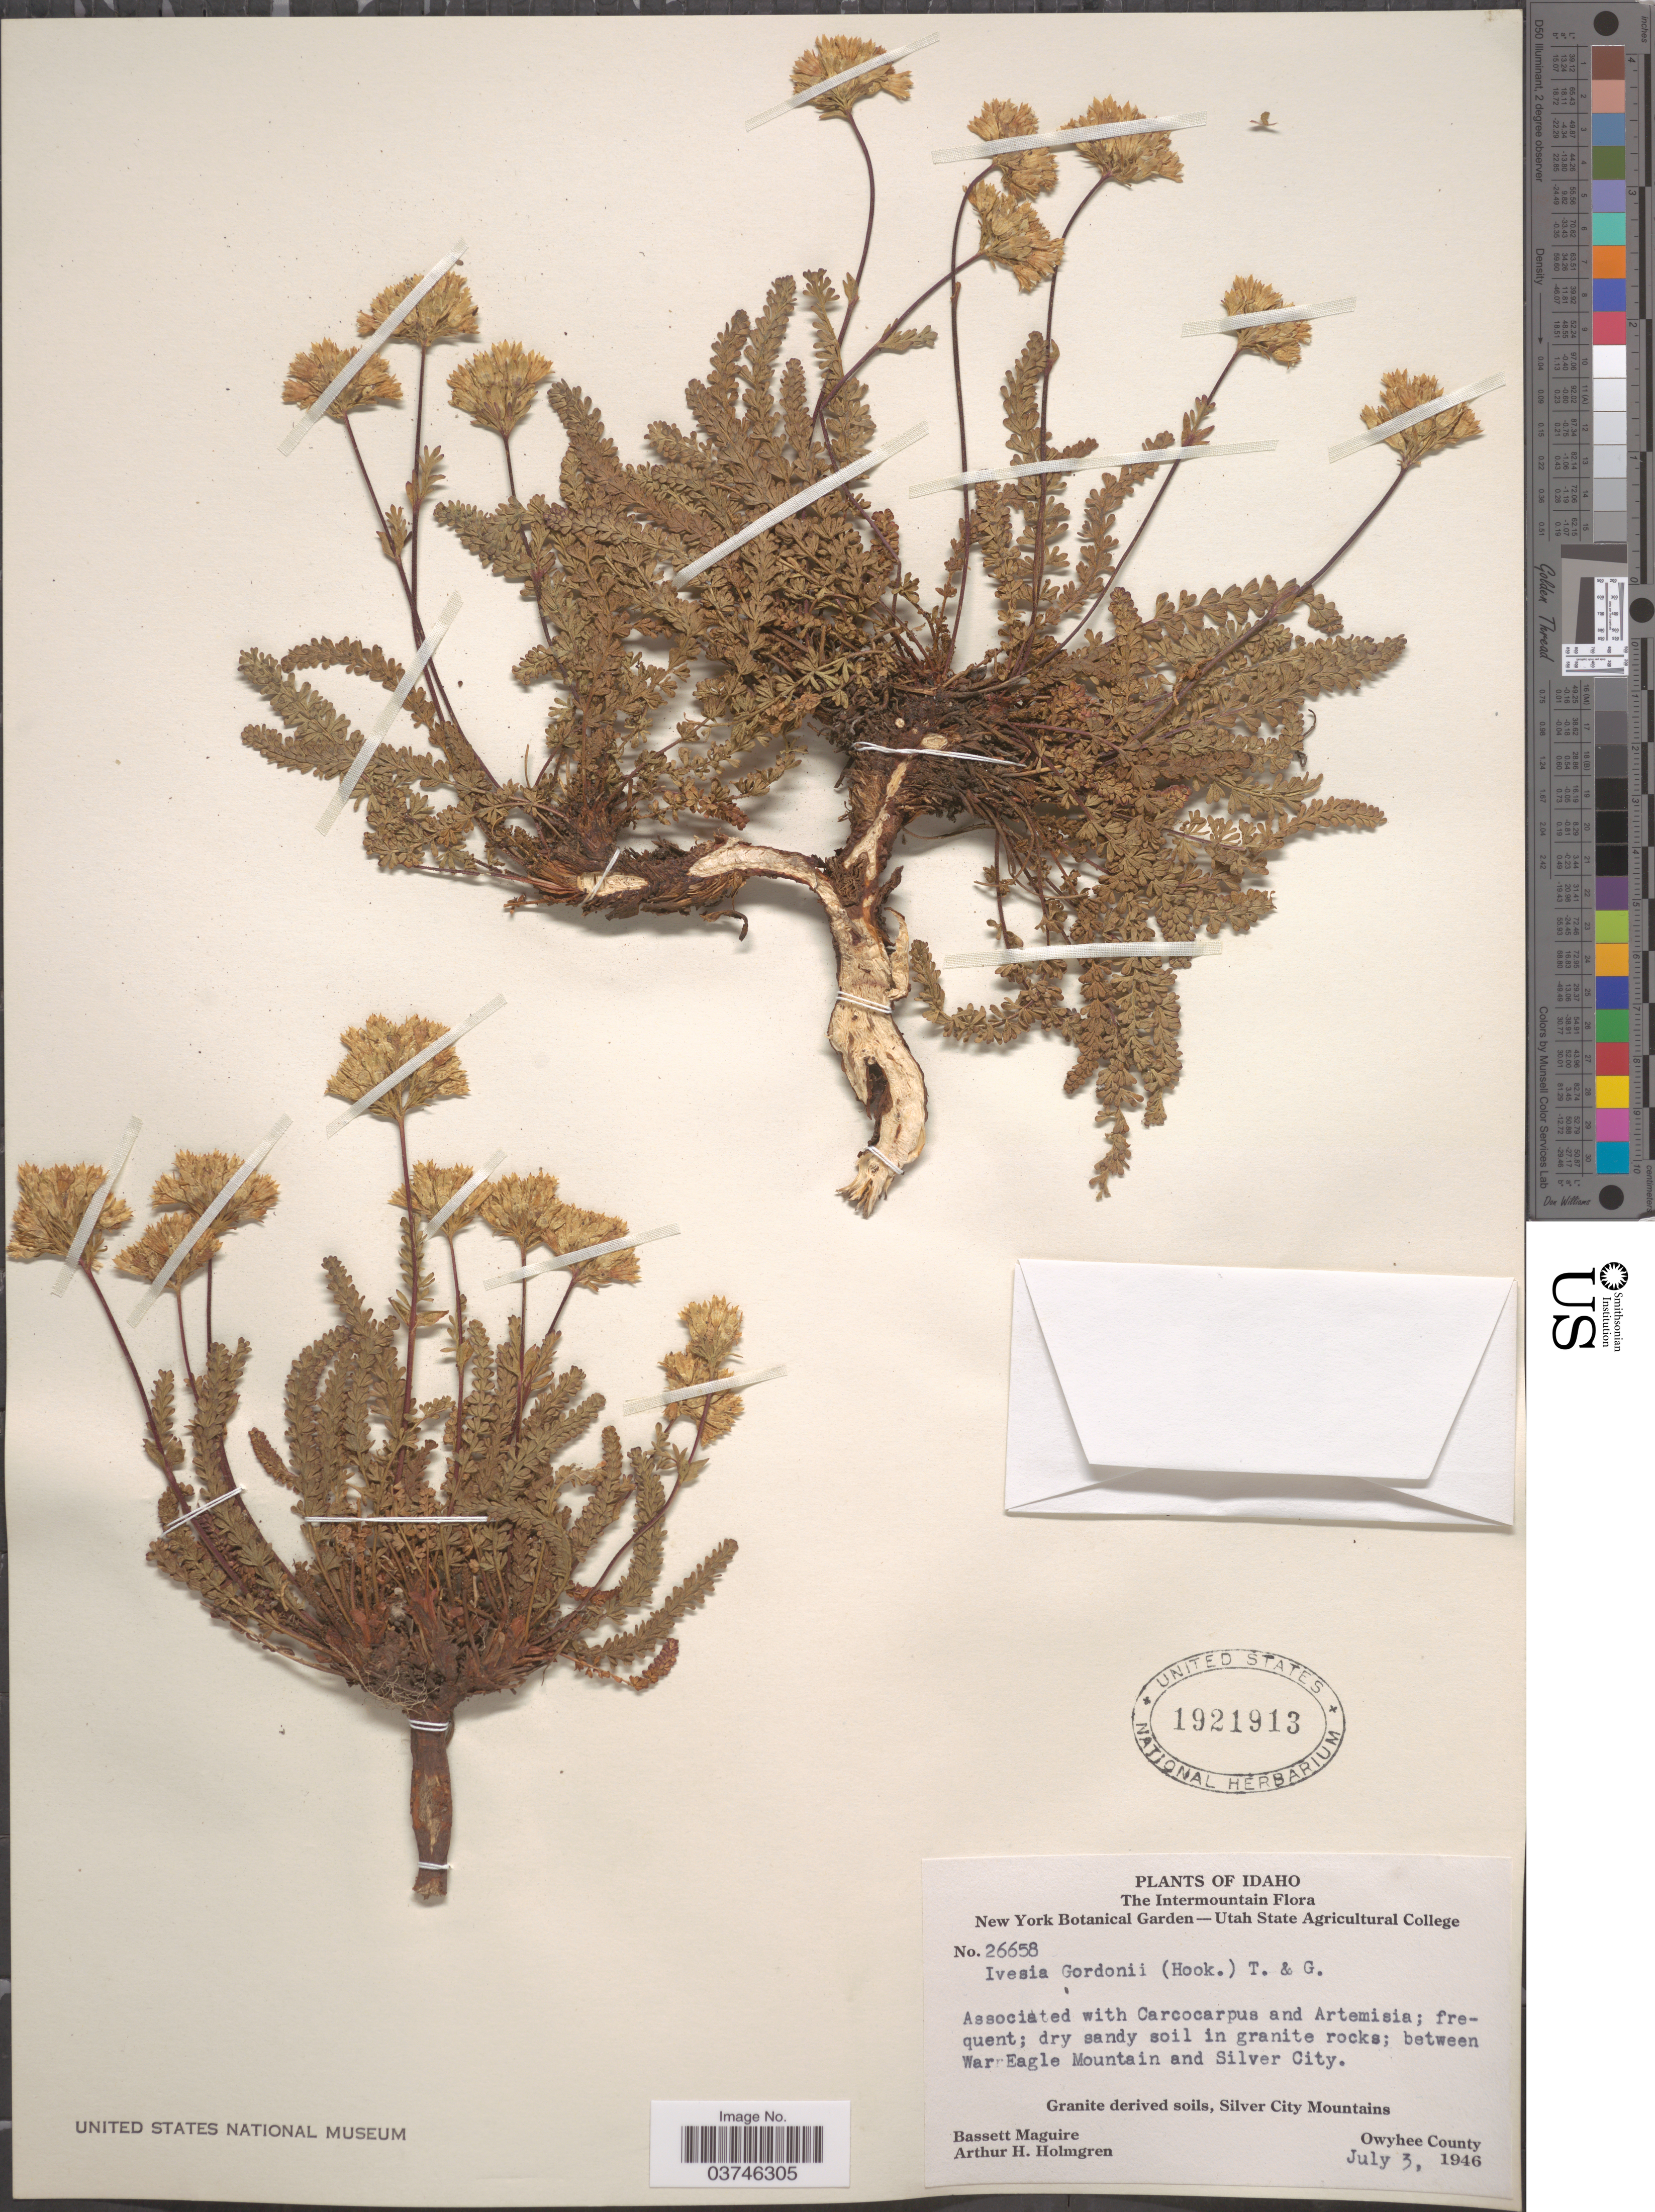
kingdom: Plantae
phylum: Tracheophyta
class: Magnoliopsida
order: Rosales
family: Rosaceae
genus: Potentilla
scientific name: Potentilla gordonii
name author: (Hook.) Greene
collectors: B. Maguire & A. H. Holmgren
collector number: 26658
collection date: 1946-07-03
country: United States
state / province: Idaho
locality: The Intermountain. Between War Eagle Mountain and Silver City. Silver City Mountains. Owyhee County.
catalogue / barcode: US 1921913